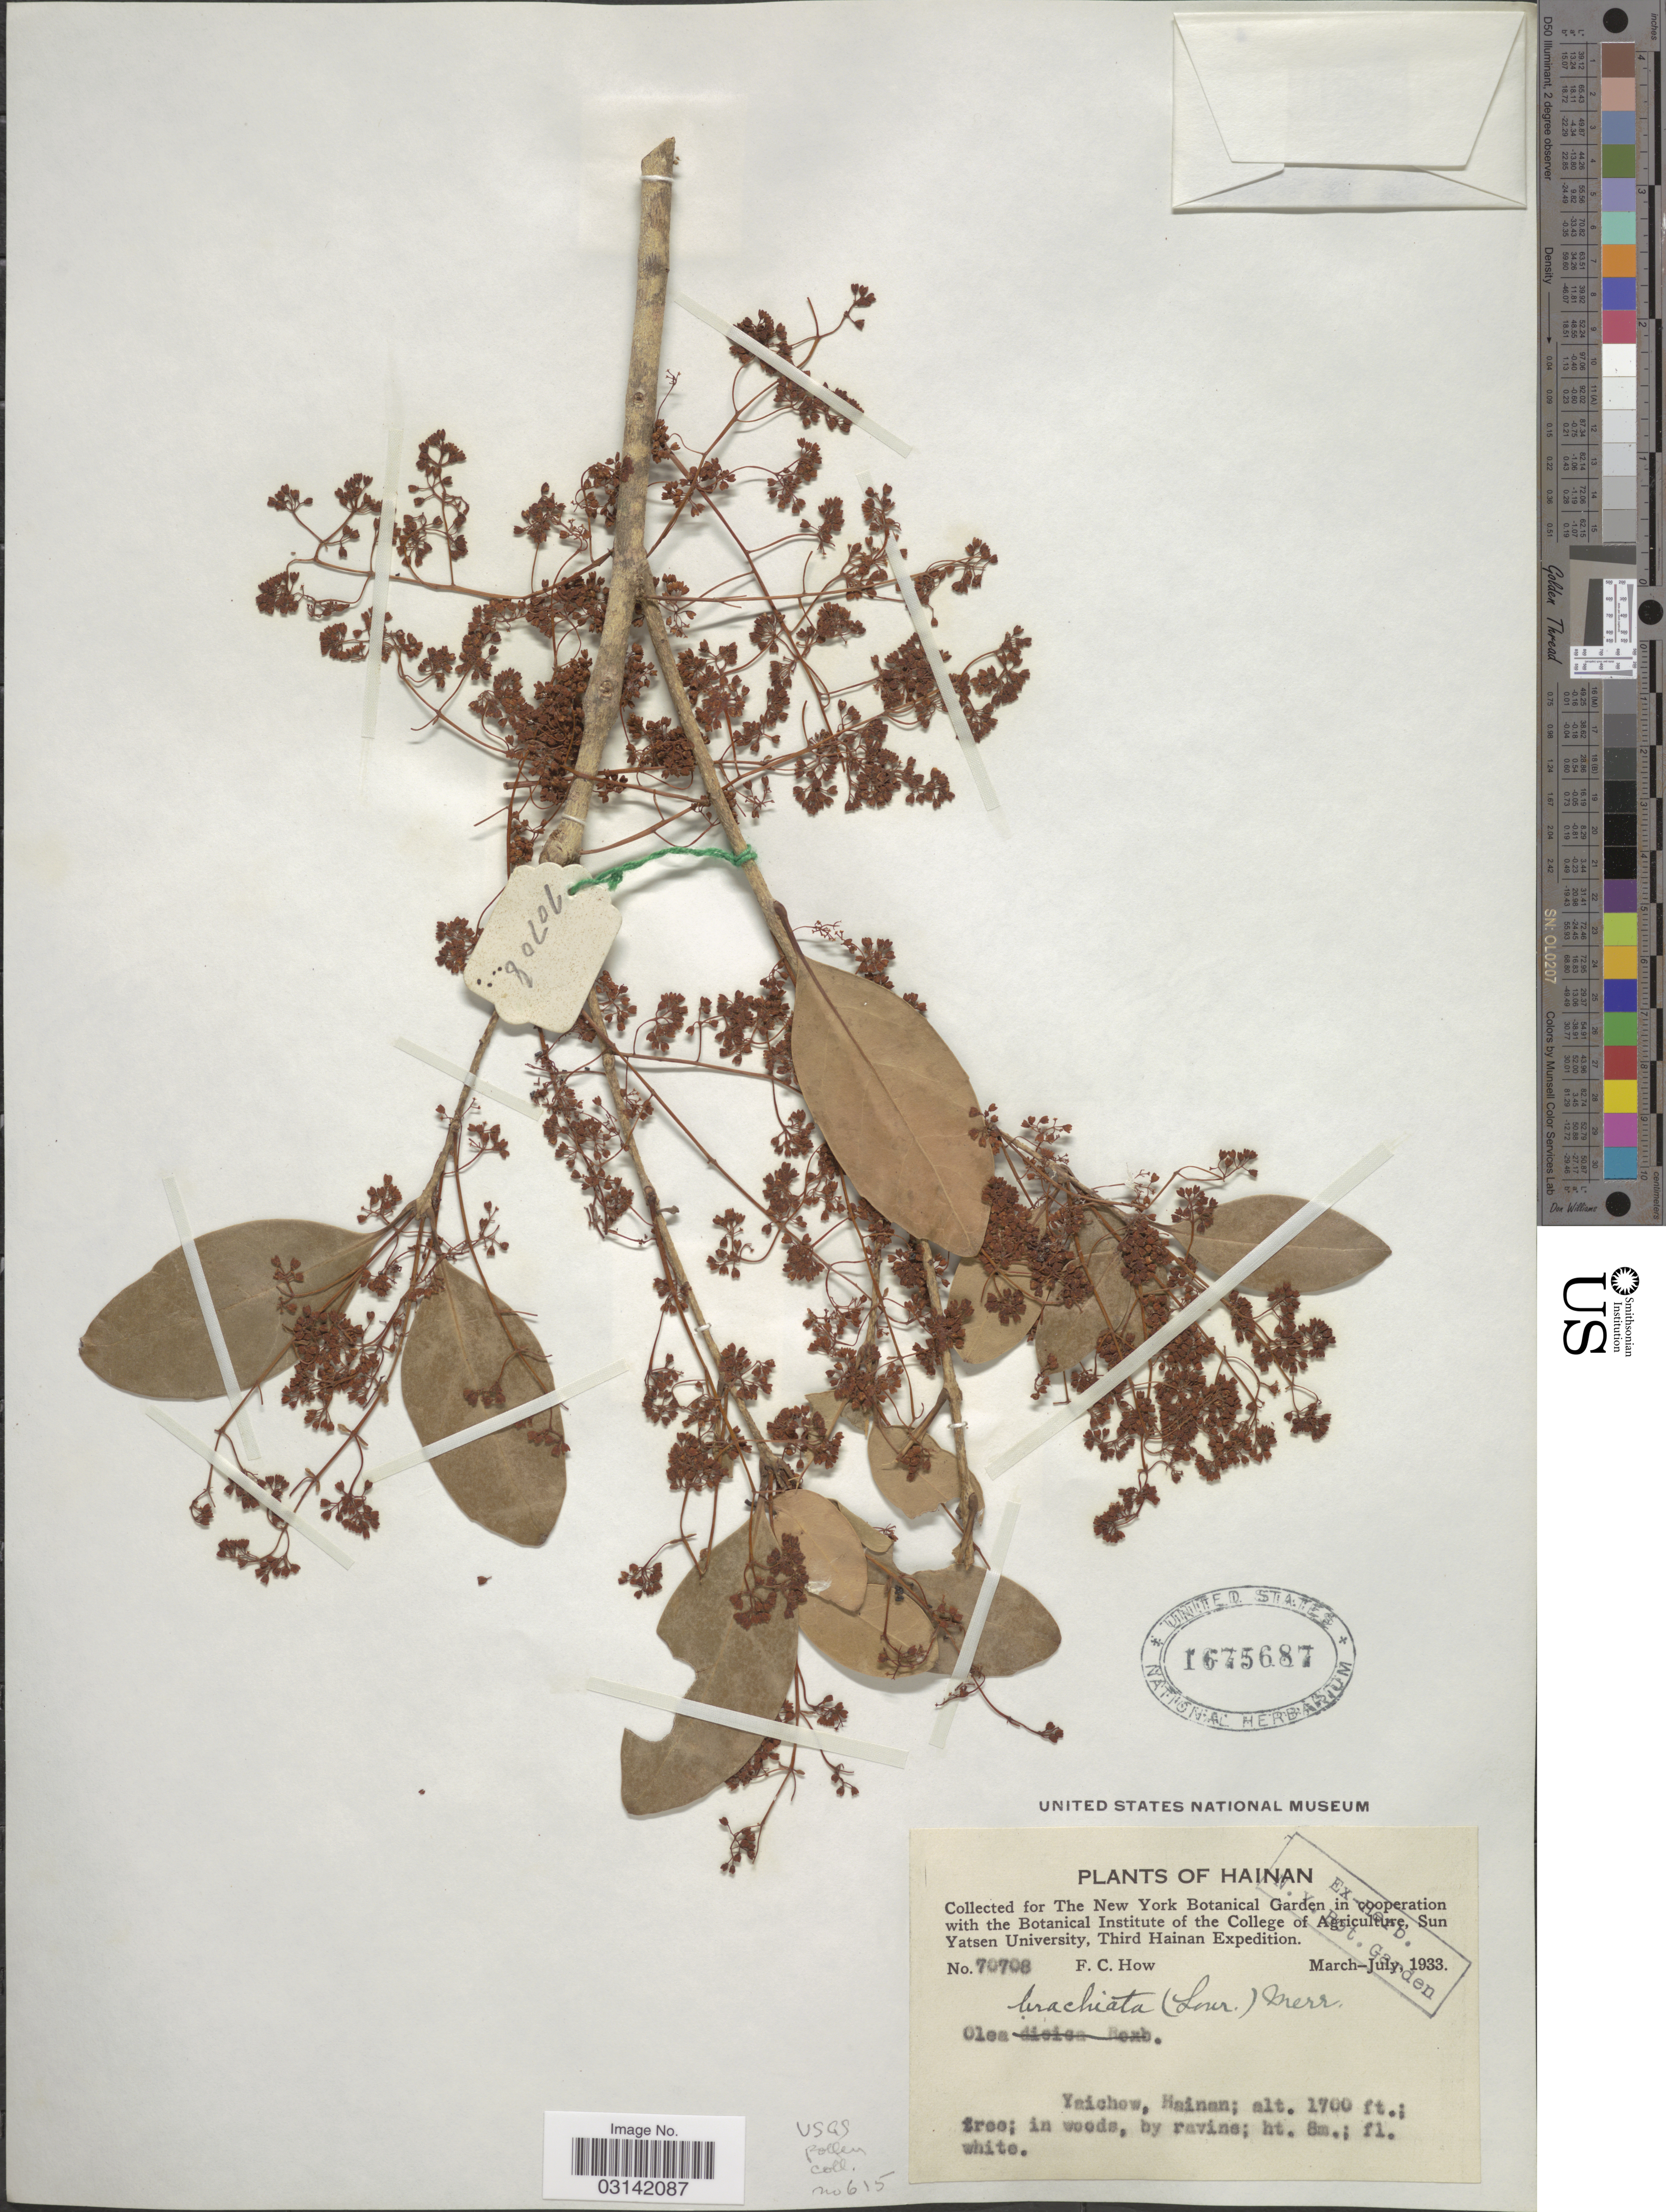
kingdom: Plantae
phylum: Tracheophyta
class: Magnoliopsida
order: Lamiales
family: Oleaceae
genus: Tetrapilus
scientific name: Tetrapilus brachiatus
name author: Lour.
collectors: F. C. How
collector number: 70708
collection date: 1933-03/1933-07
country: China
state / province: Hainan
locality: Yaichow, Hainan.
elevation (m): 518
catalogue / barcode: US 1675687